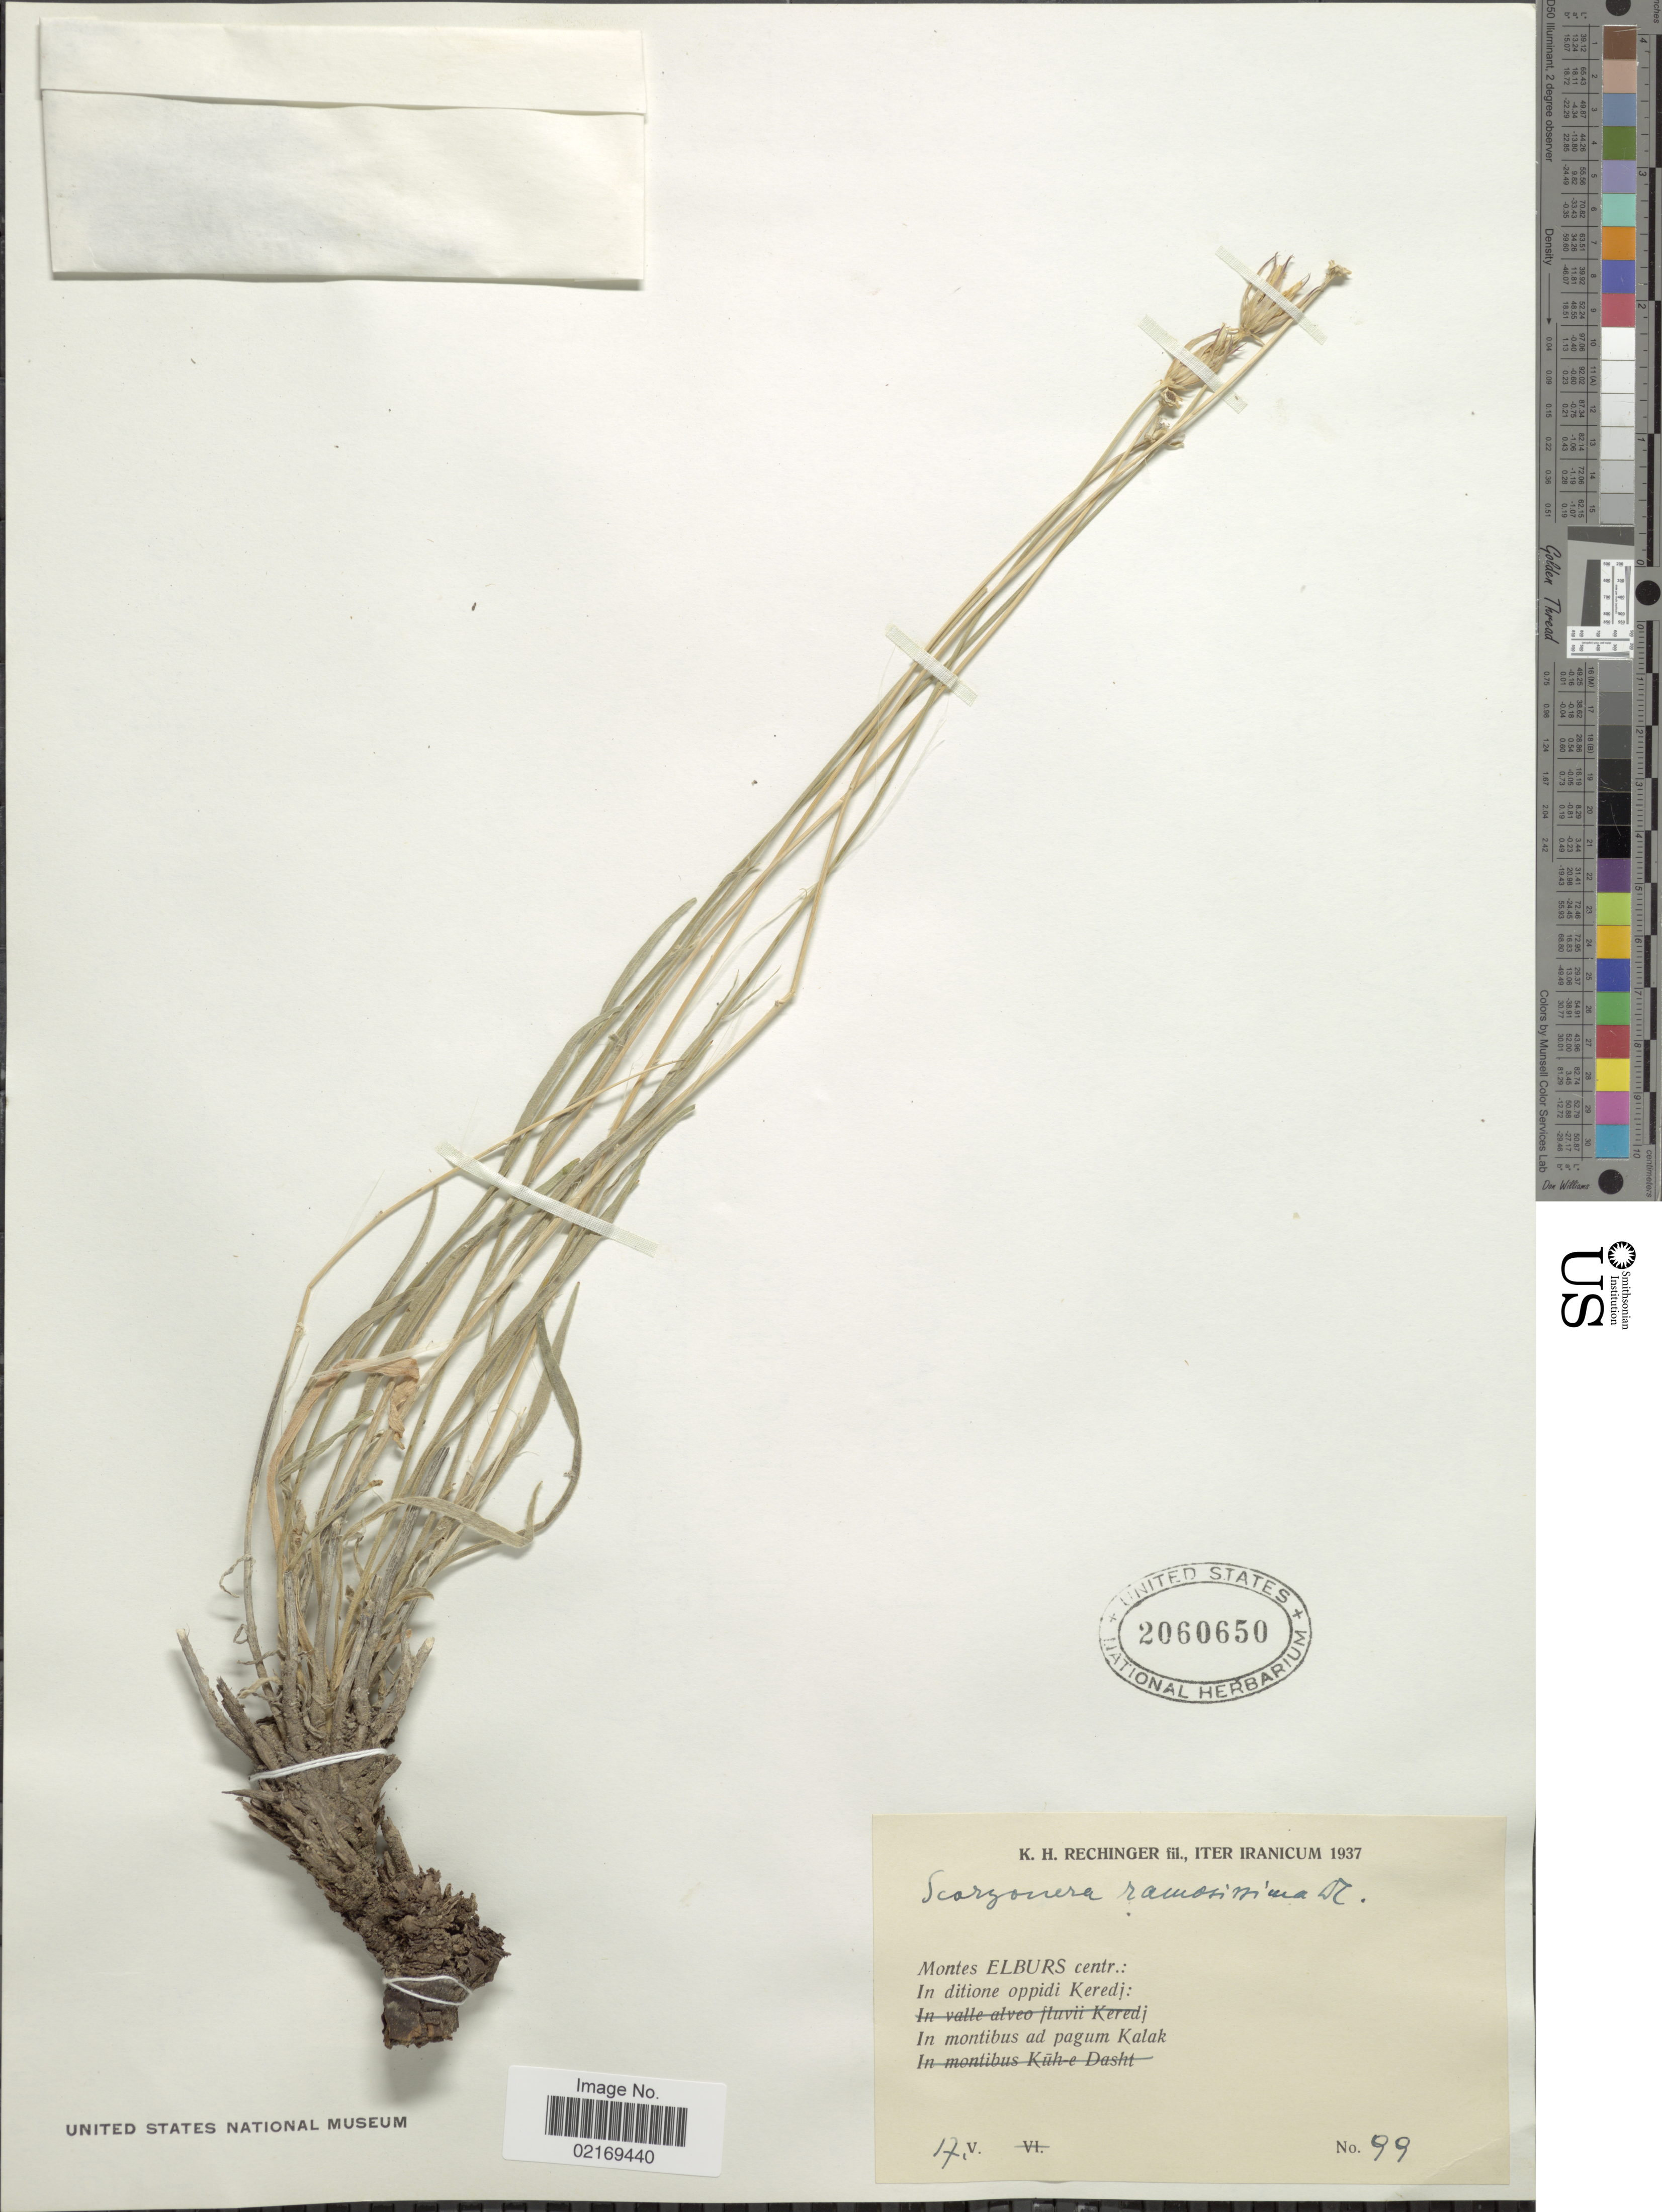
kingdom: Plantae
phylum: Tracheophyta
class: Magnoliopsida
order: Asterales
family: Asteraceae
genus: Scorzonera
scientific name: Scorzonera ramosissima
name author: DC.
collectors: K. H. Rechinger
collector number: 99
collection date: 1937-05-17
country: Iran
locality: Iter Iranicum, Montes Elburs centr.: In ditione oppidi Keredj: in montibus ad pagum Kalak.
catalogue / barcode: US 2060650